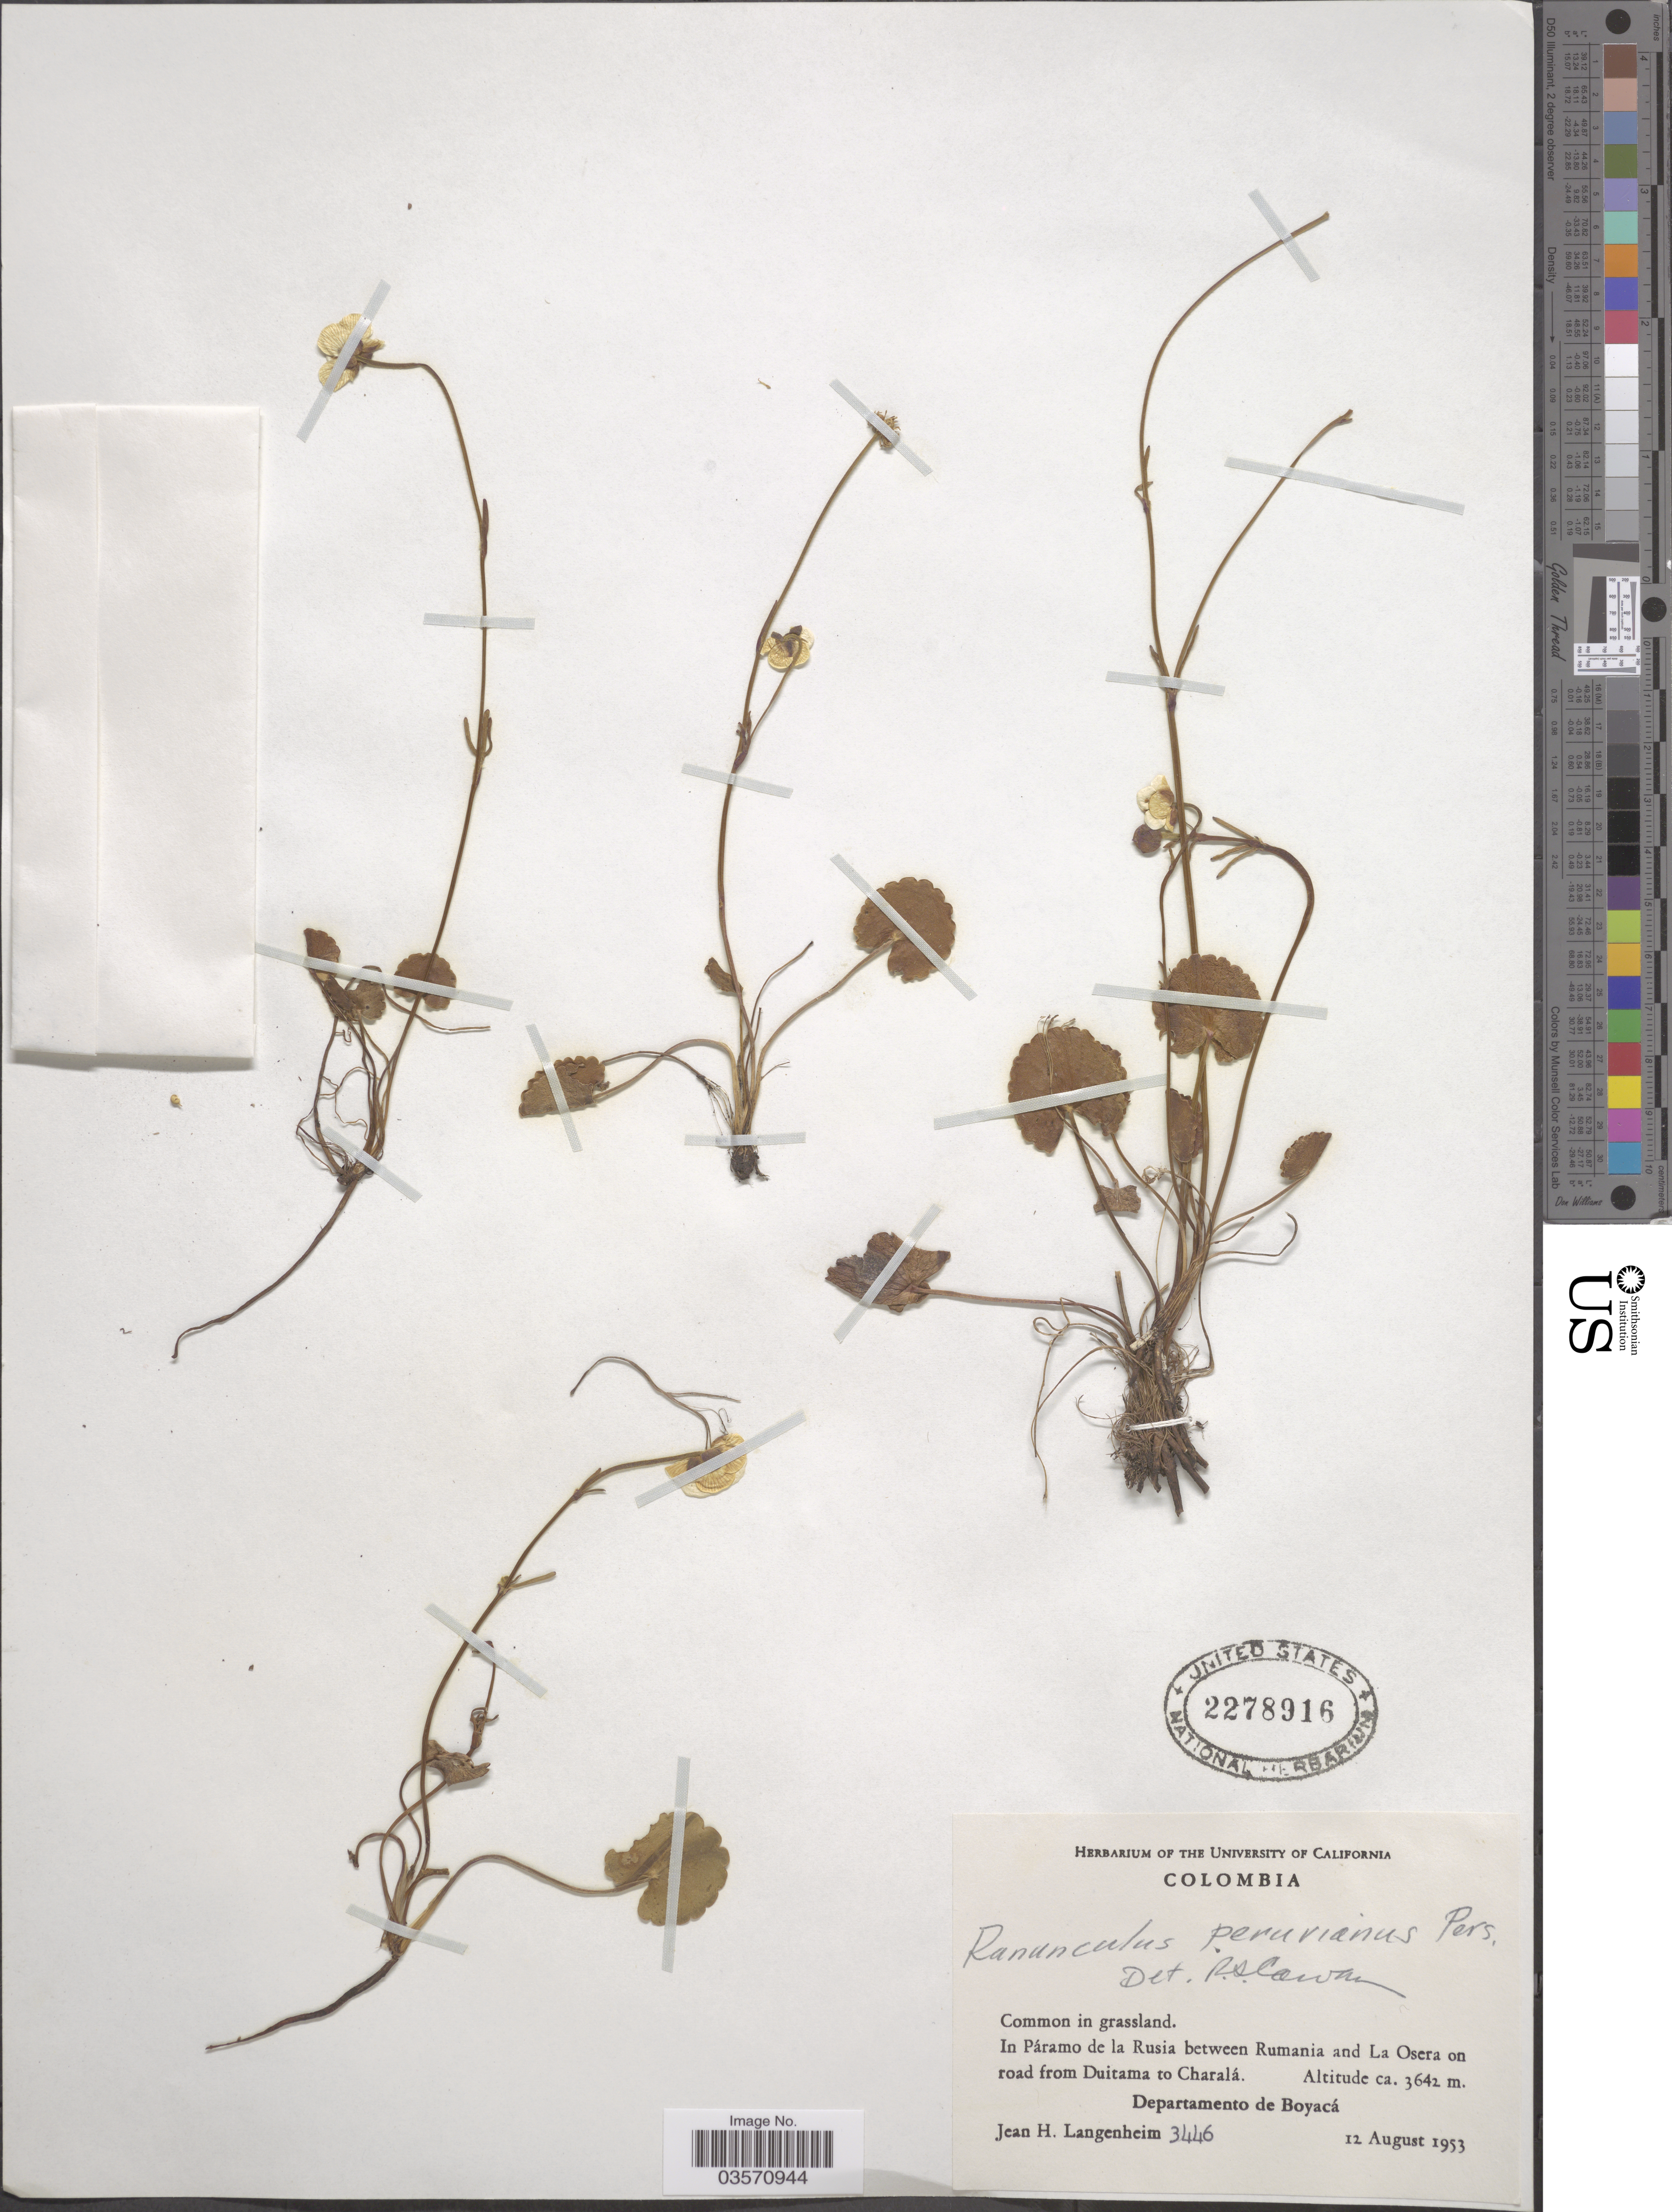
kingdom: Plantae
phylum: Tracheophyta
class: Magnoliopsida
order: Ranunculales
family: Ranunculaceae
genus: Ranunculus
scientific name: Ranunculus peruvianus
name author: Pers.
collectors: J. H. Langenheim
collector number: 3446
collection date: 1953-08-12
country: Colombia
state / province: Boyacá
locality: In Páramo de la Rusia between Rumania and La Osera on road from Duitama to Charalá. Departamento de Boyacá.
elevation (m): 3642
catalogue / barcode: US 2278916